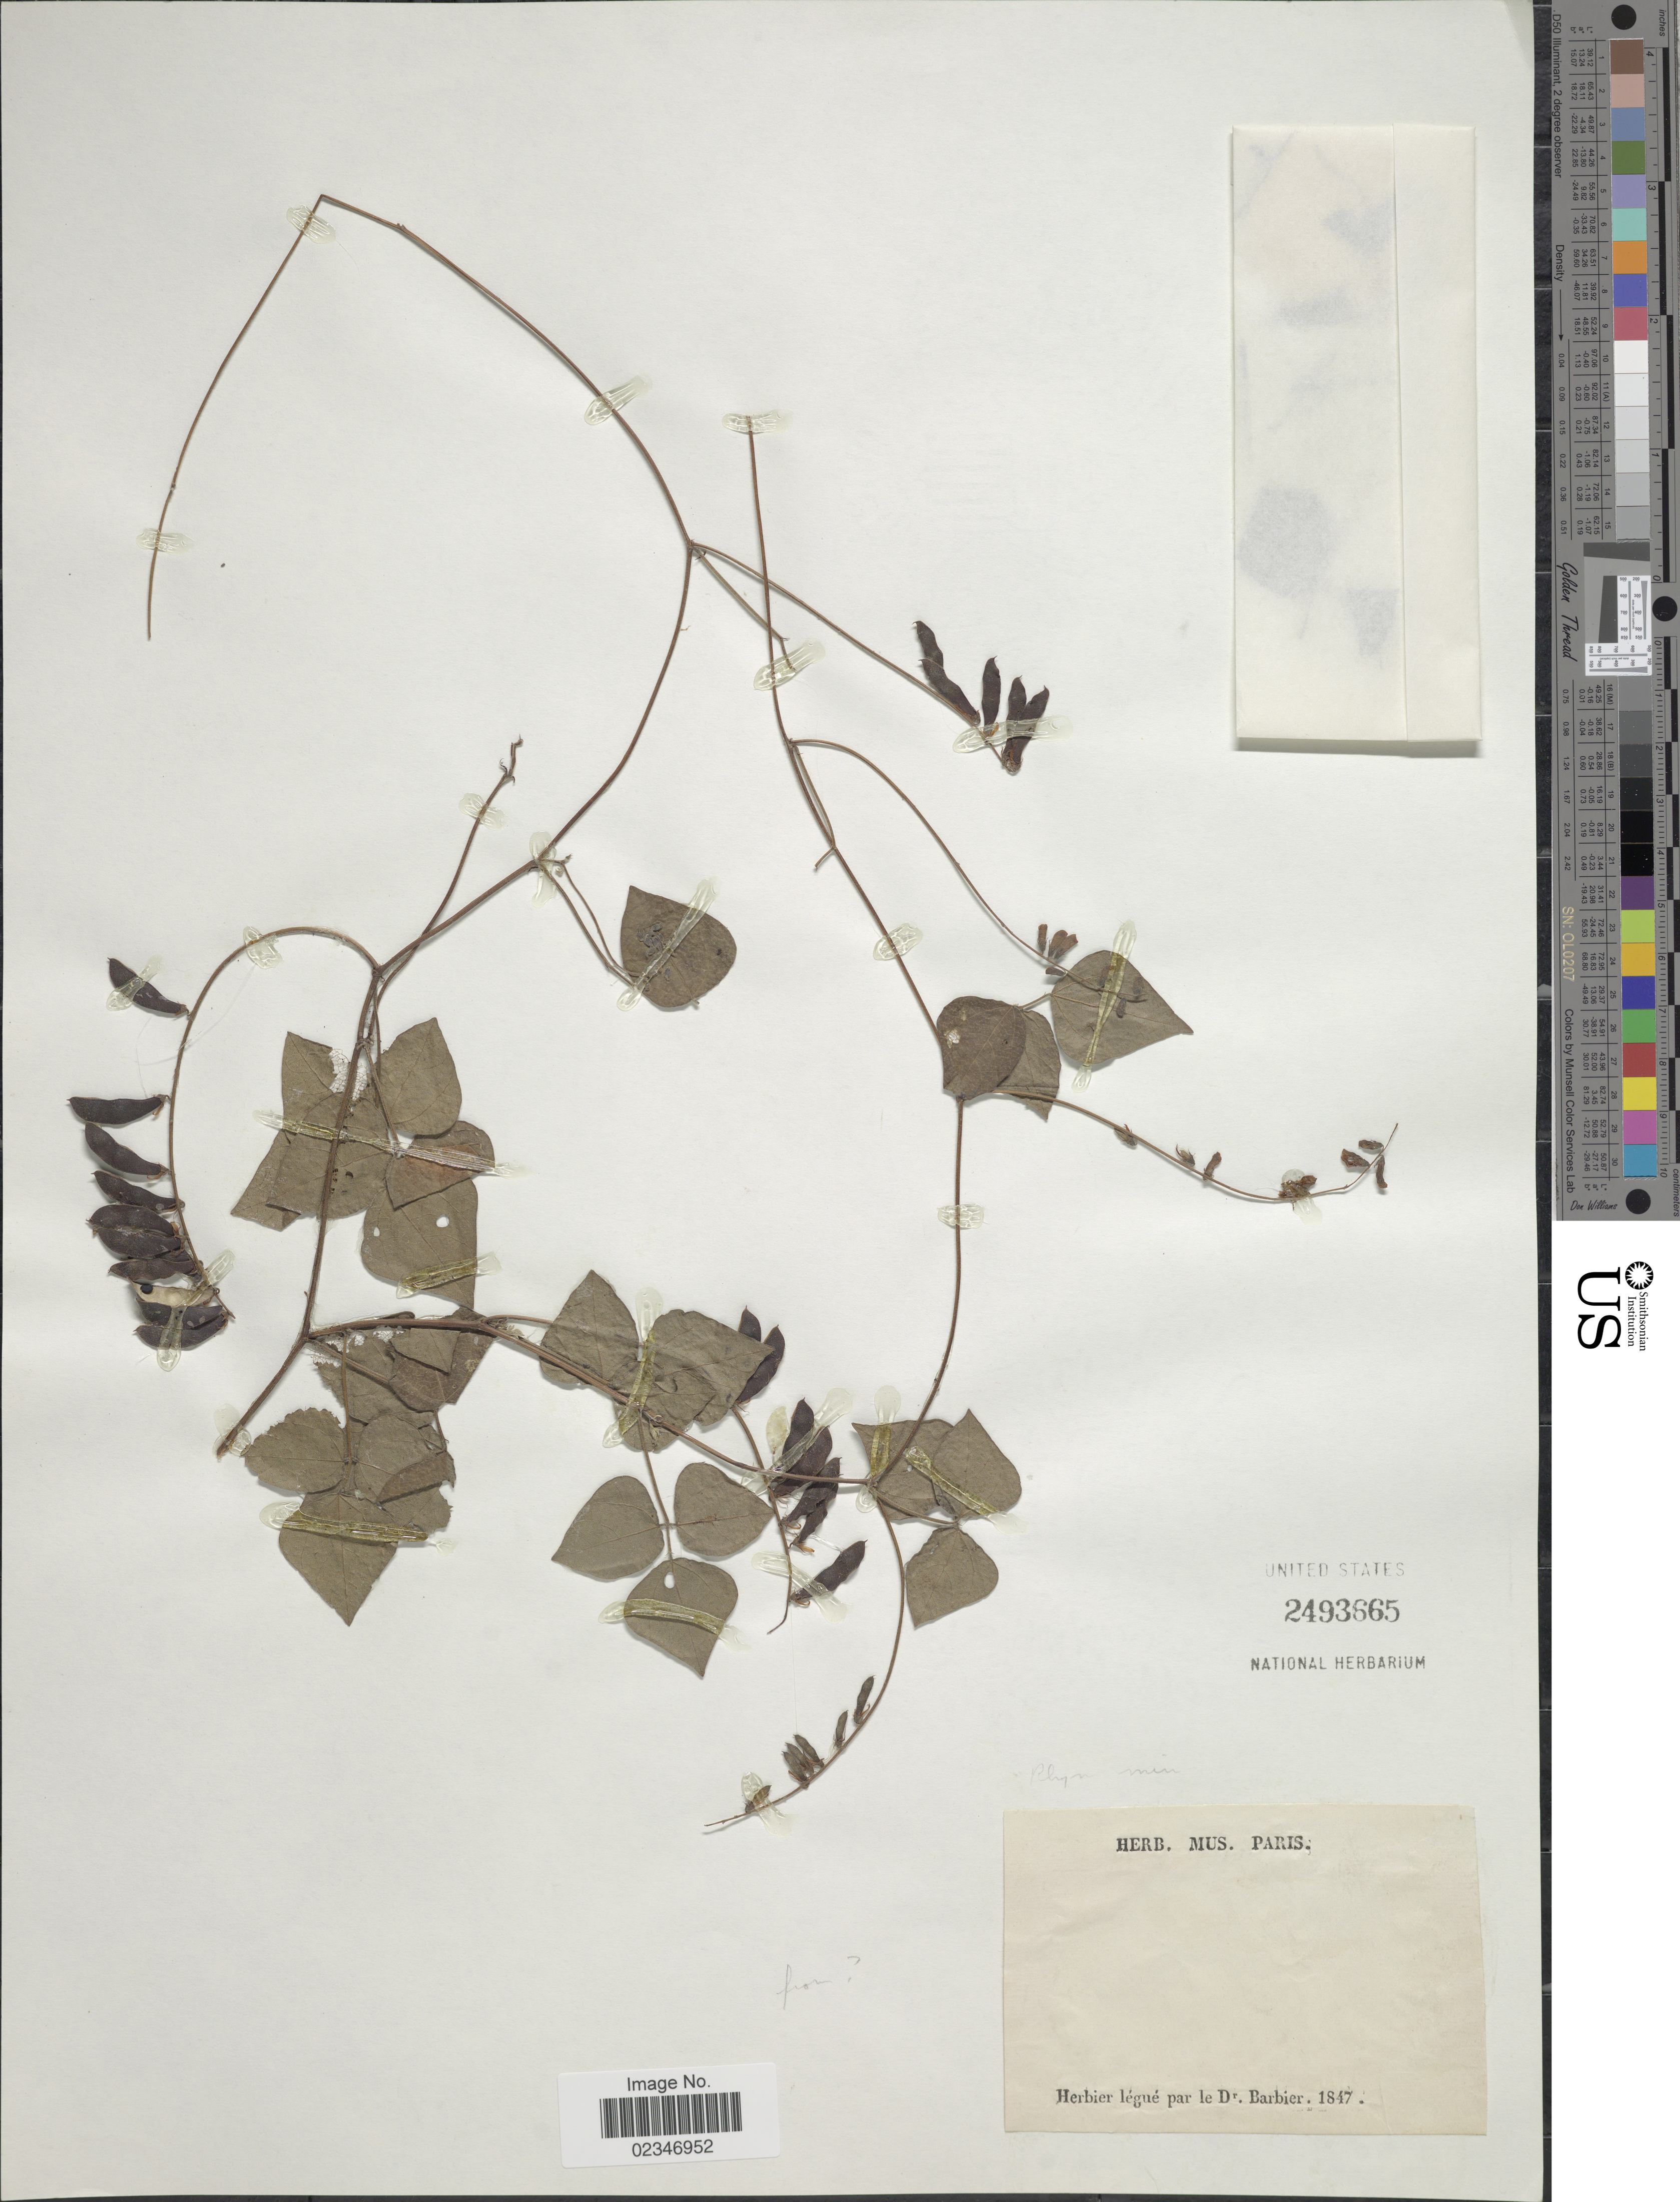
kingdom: Plantae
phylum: Tracheophyta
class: Magnoliopsida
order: Fabales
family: Fabaceae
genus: Rhynchosia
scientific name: Rhynchosia minima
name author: (L.) DC.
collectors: -- Barbier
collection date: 1847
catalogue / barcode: US 2493665